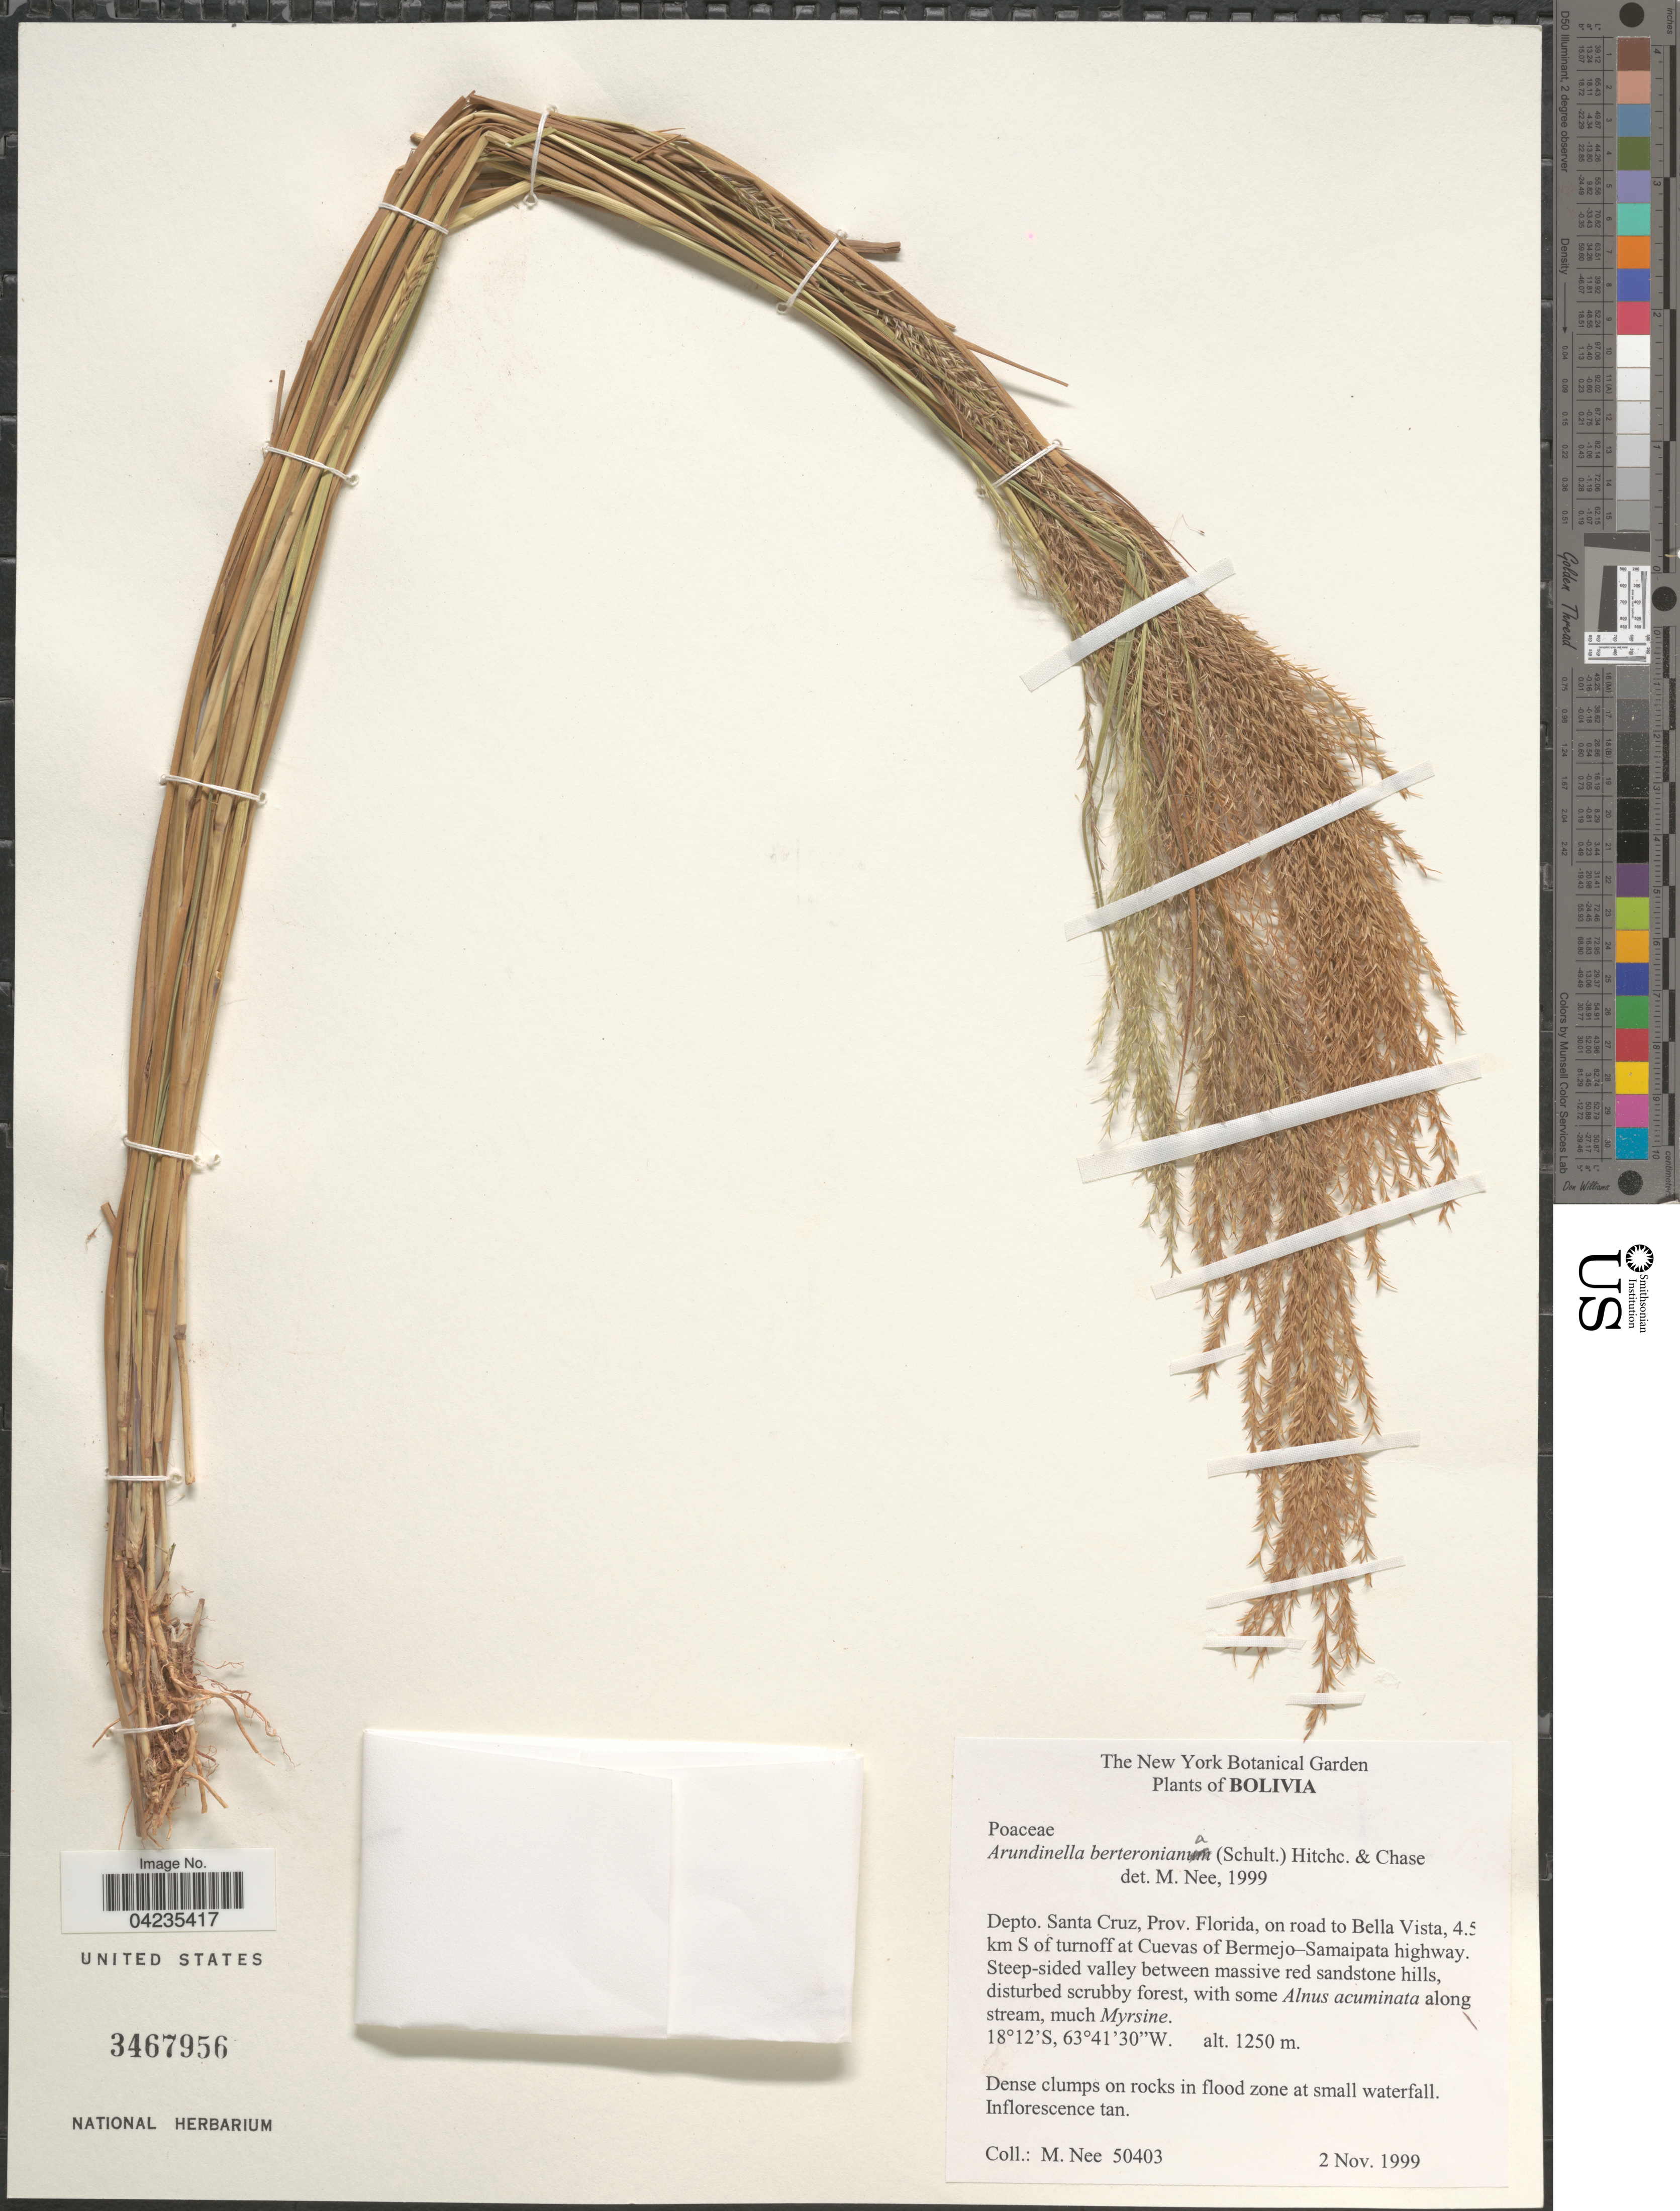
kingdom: Plantae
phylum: Tracheophyta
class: Liliopsida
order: Poales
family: Poaceae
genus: Arundinella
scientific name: Arundinella berteroniana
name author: (Schult.) Hitchc. & Chase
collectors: M. Nee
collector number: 50403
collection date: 1999-11-02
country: Bolivia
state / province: Santa Cruz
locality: Depto. Santa Cruz, Prov. Florida, on road to Bella Vista, 4.5 km S of turnoff at Cuevas of Bermejo-Samaipata highway.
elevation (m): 1250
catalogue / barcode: US 3467956